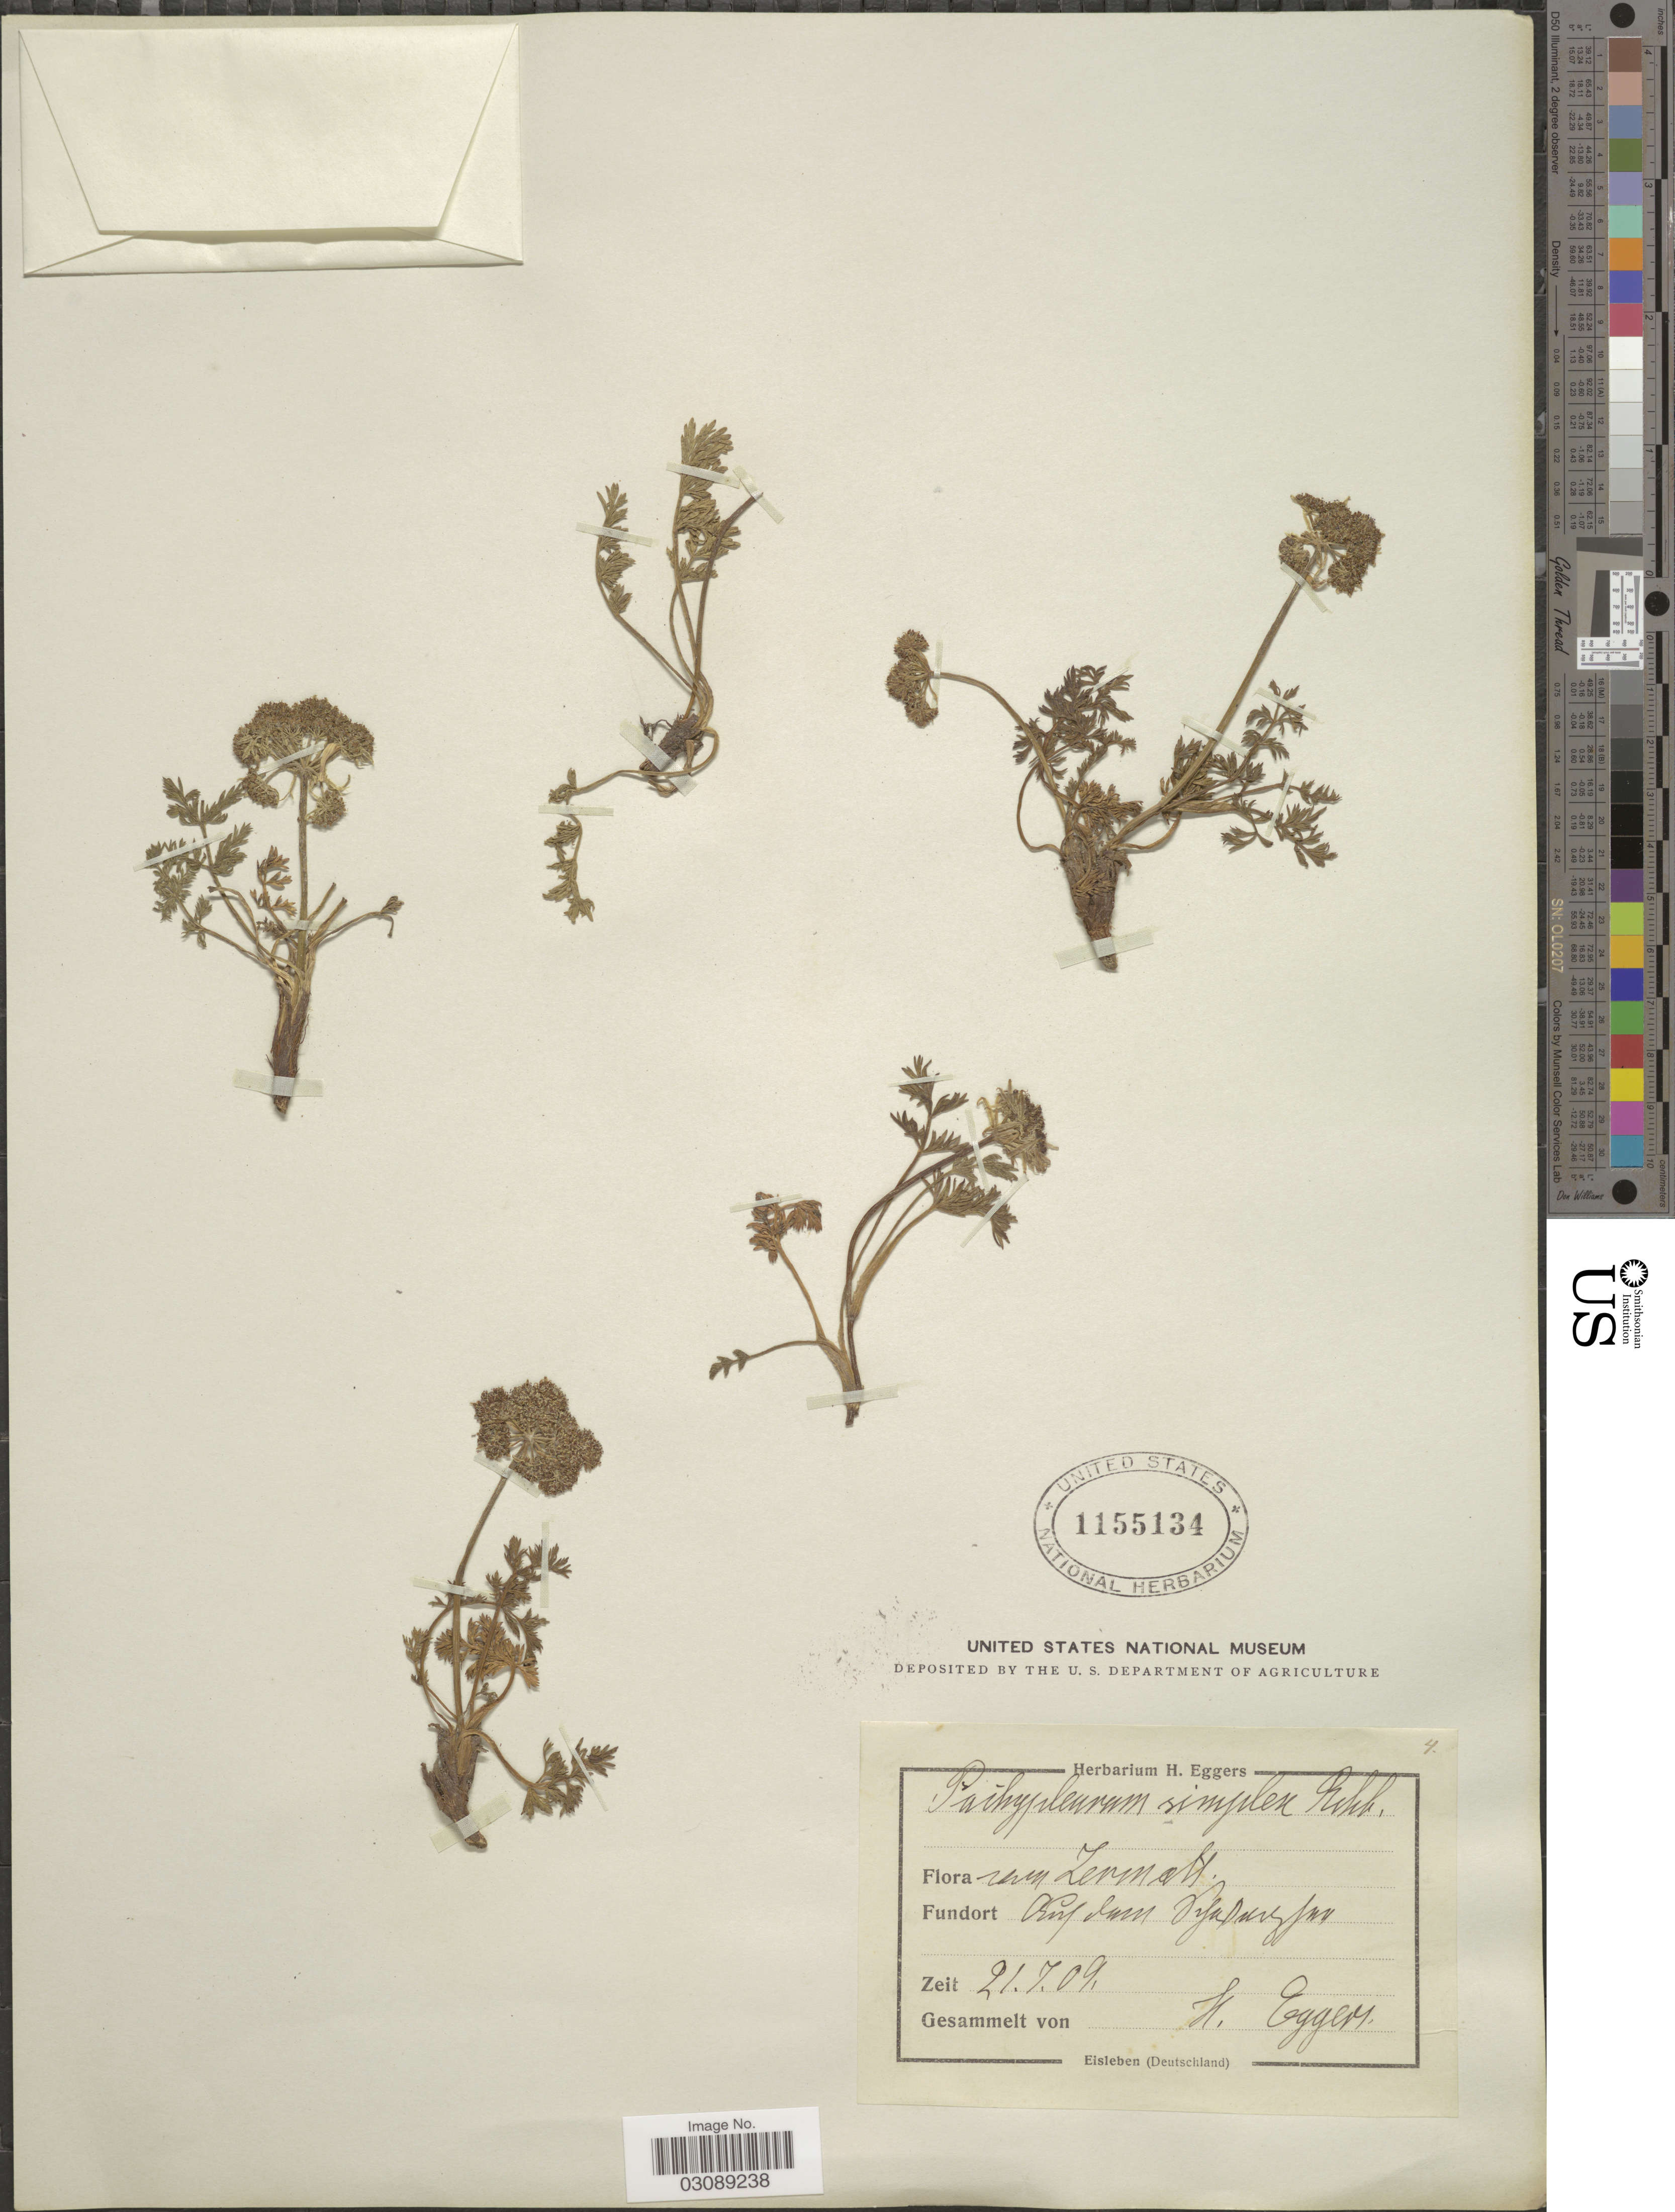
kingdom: Plantae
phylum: Tracheophyta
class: Magnoliopsida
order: Apiales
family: Apiaceae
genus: Ligusticum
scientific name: Ligusticum mutellinoides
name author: (Crantz) Vill.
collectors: H. Eggers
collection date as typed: Transcribed d/m/y: 21/7/9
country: Switzerland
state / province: Valais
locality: Um Zermatt.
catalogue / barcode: US 1155134